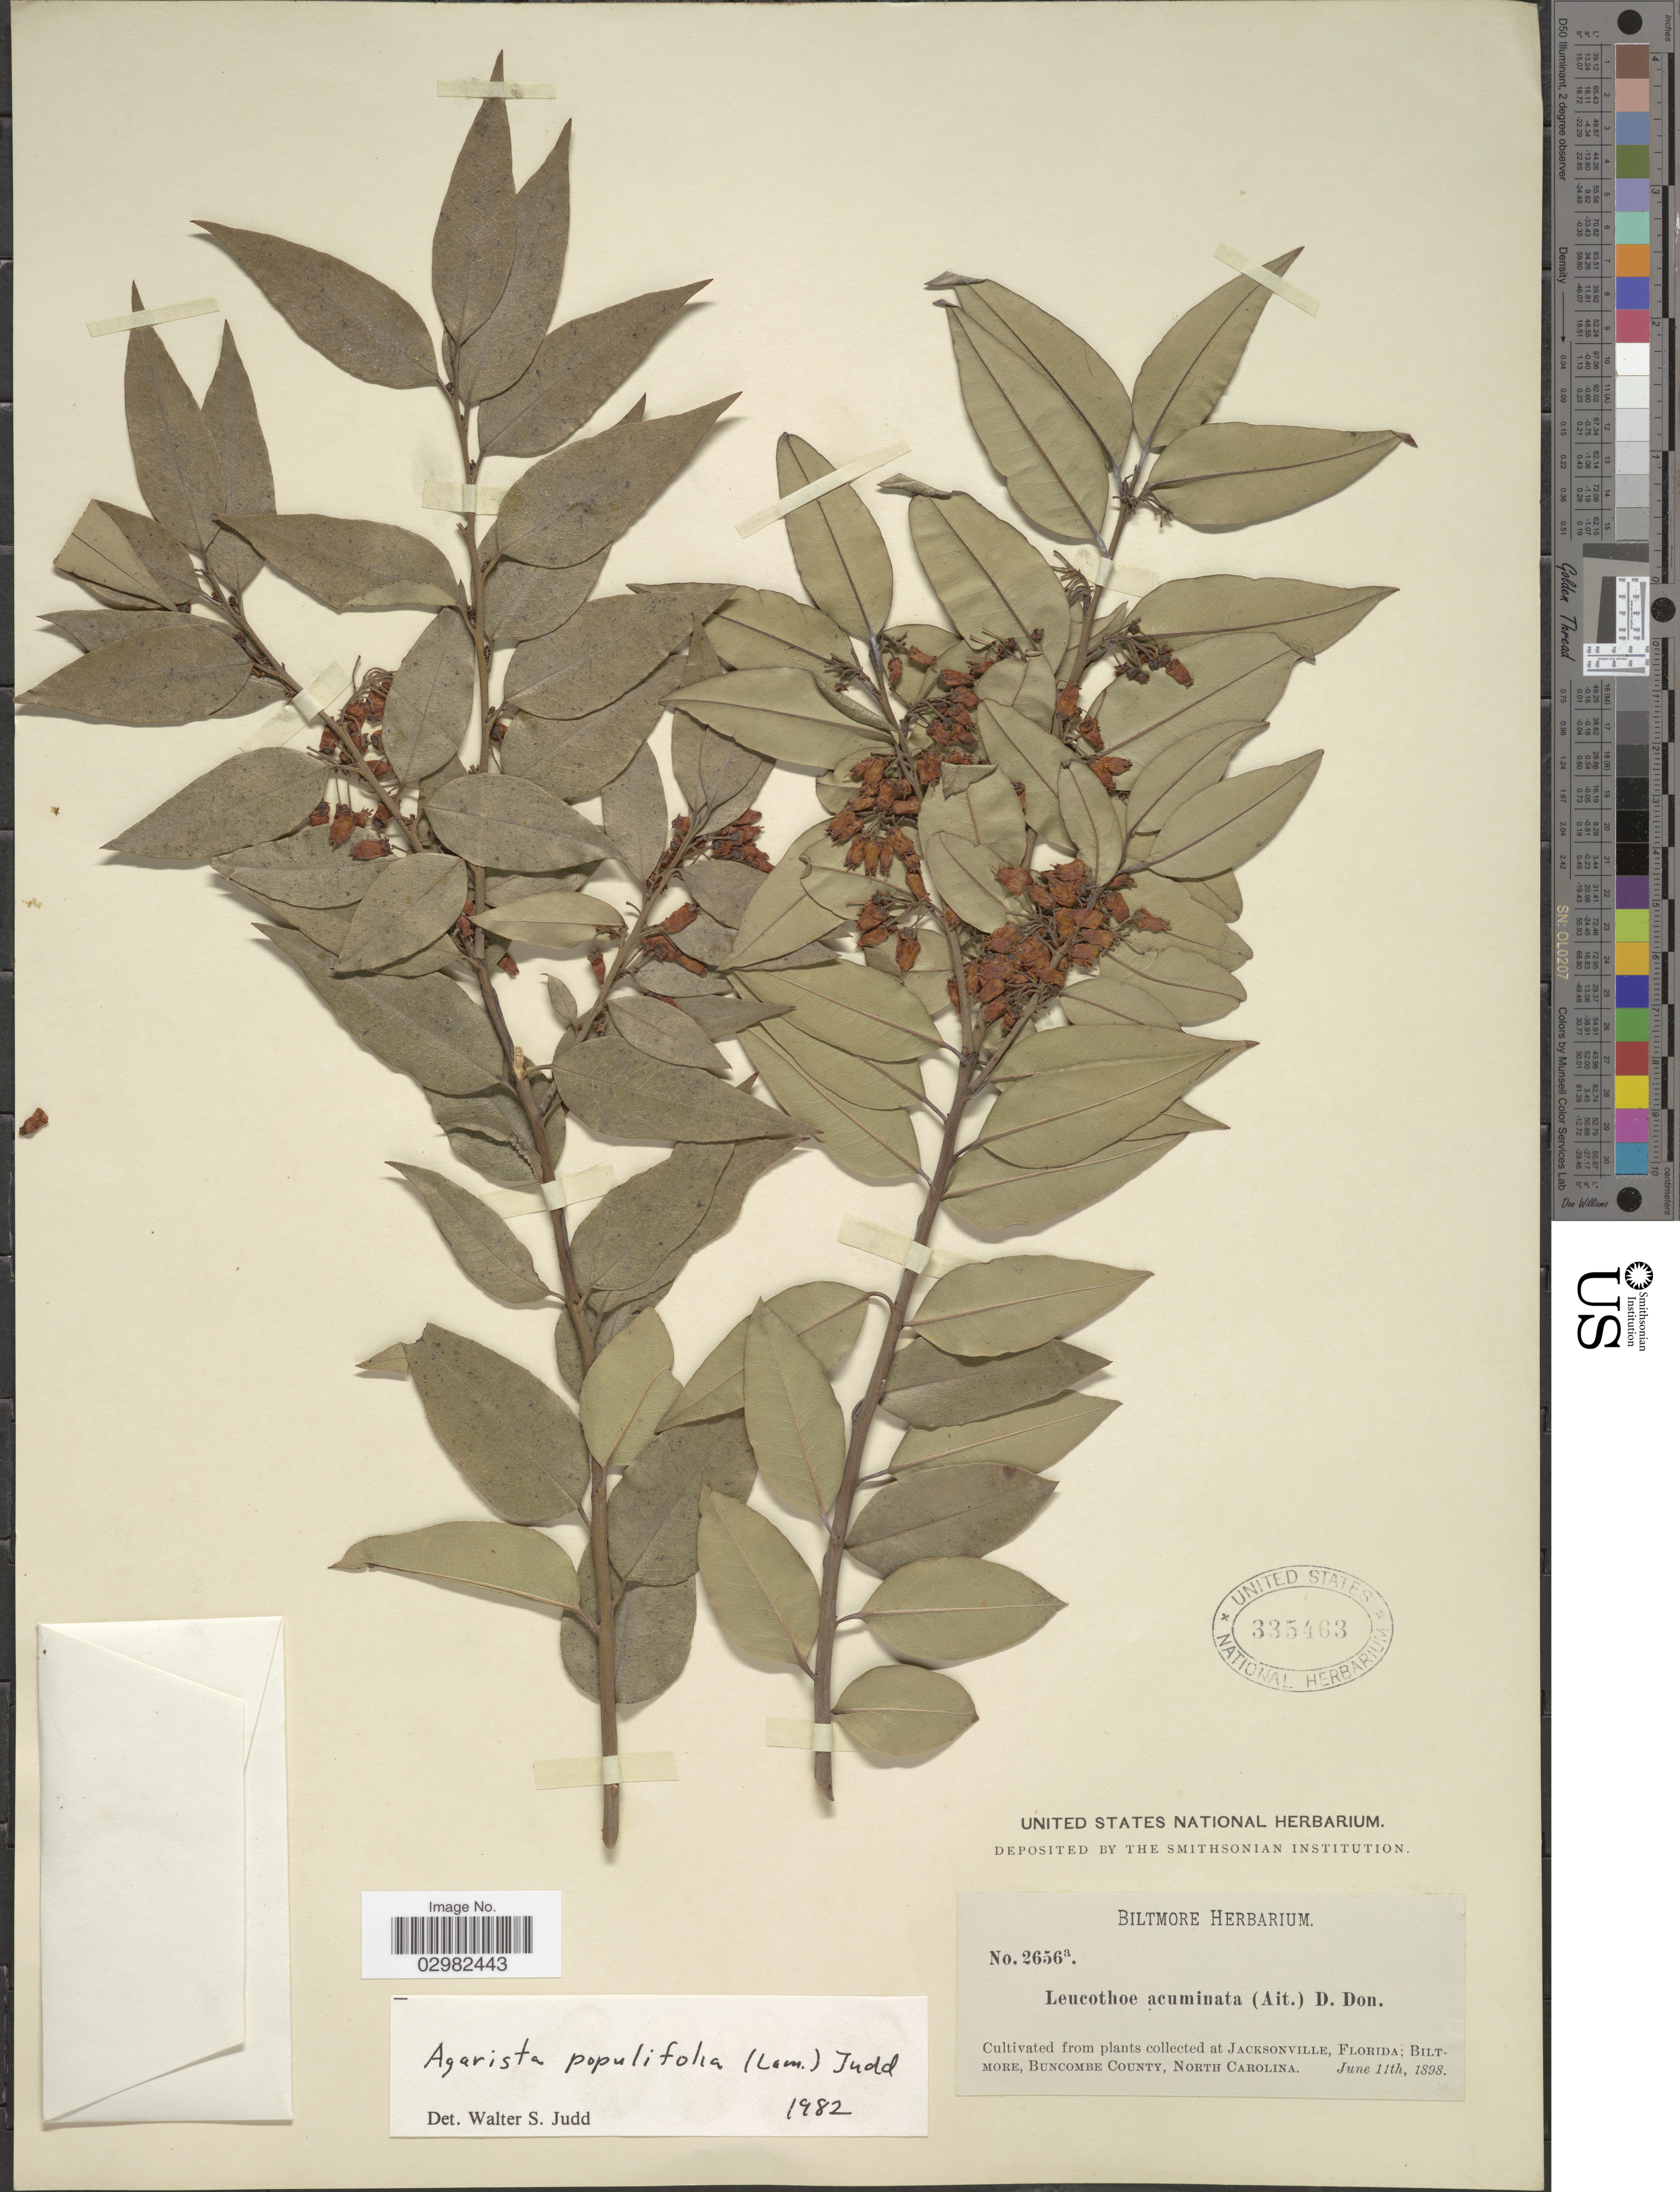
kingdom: Plantae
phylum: Tracheophyta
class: Magnoliopsida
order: Ericales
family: Ericaceae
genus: Leucothoe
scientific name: Leucothoë acuminata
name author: (Aiton) G. Don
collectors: ex herb. Biltmore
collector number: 2656a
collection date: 1898-06-11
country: United States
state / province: North Carolina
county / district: Buncombe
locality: Jacksonville, Florida, Biltmore, Buncombe County, North Carolina.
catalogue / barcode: US 335463